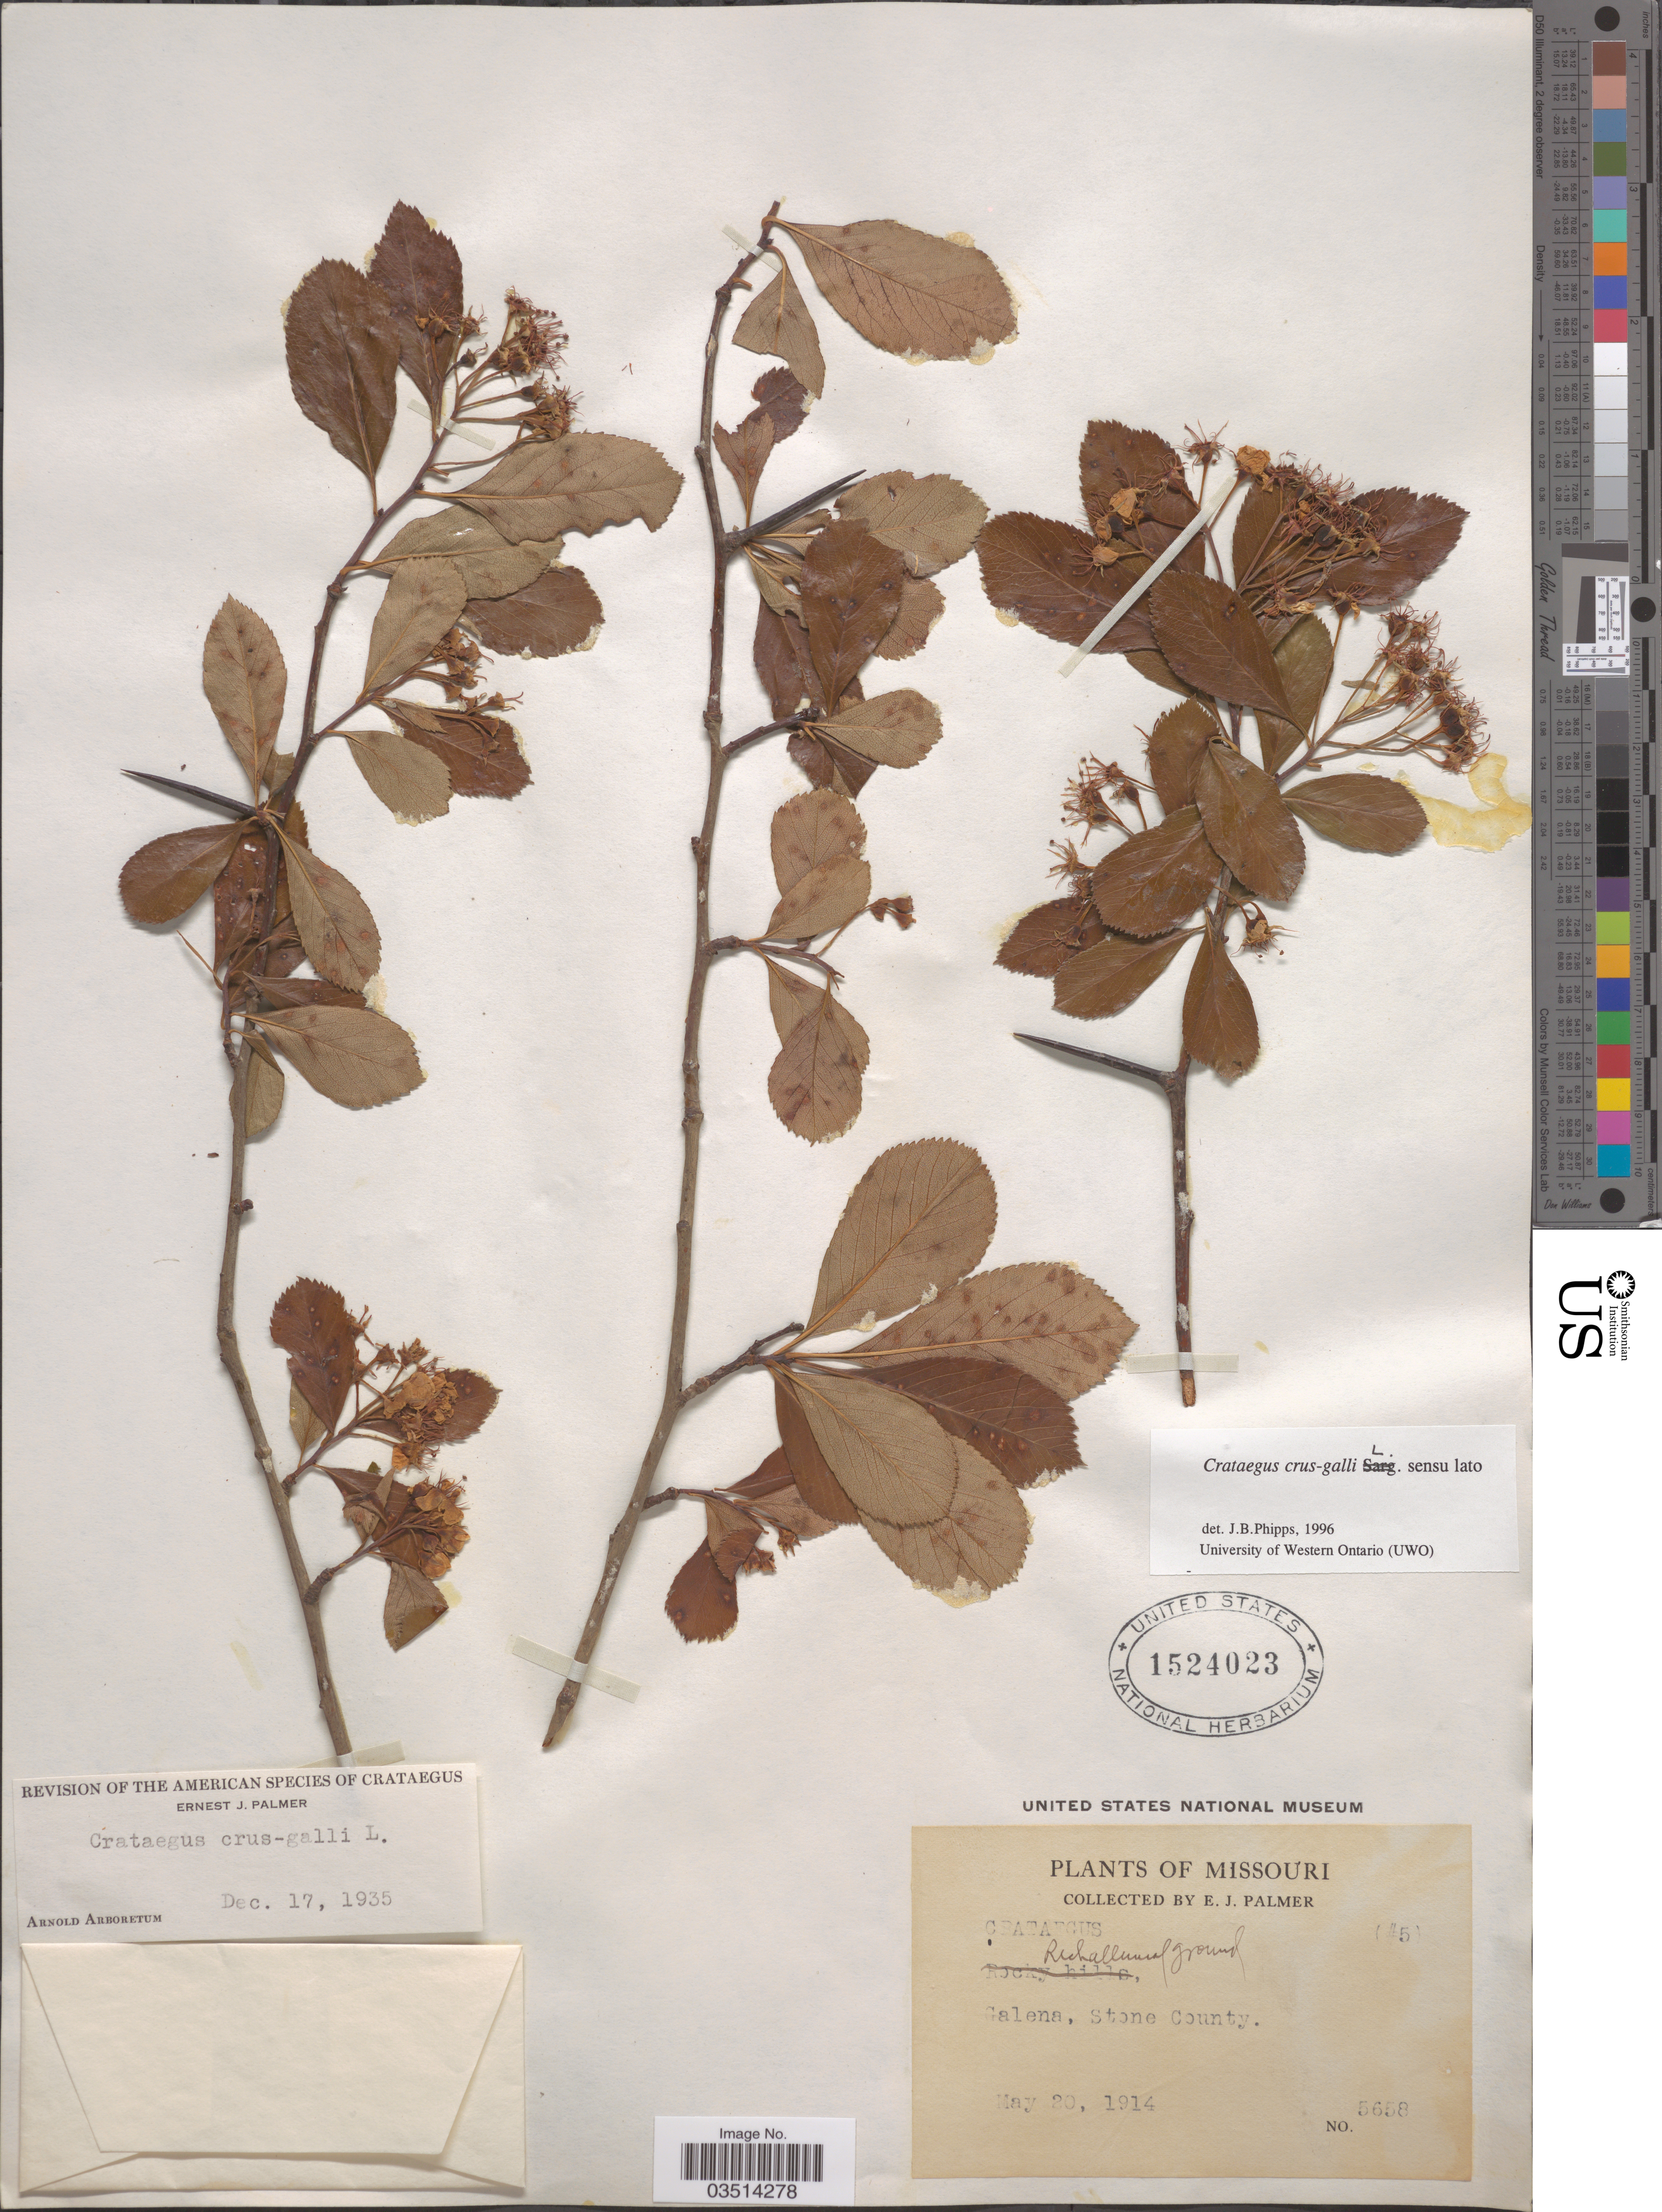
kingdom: Plantae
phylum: Tracheophyta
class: Magnoliopsida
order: Rosales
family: Rosaceae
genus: Crataegus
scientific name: Crataegus crus-galli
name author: L.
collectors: E. J. Palmer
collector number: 5658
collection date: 1914-05-20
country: United States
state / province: Missouri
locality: Galena, Stone County.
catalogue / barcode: US 1524023